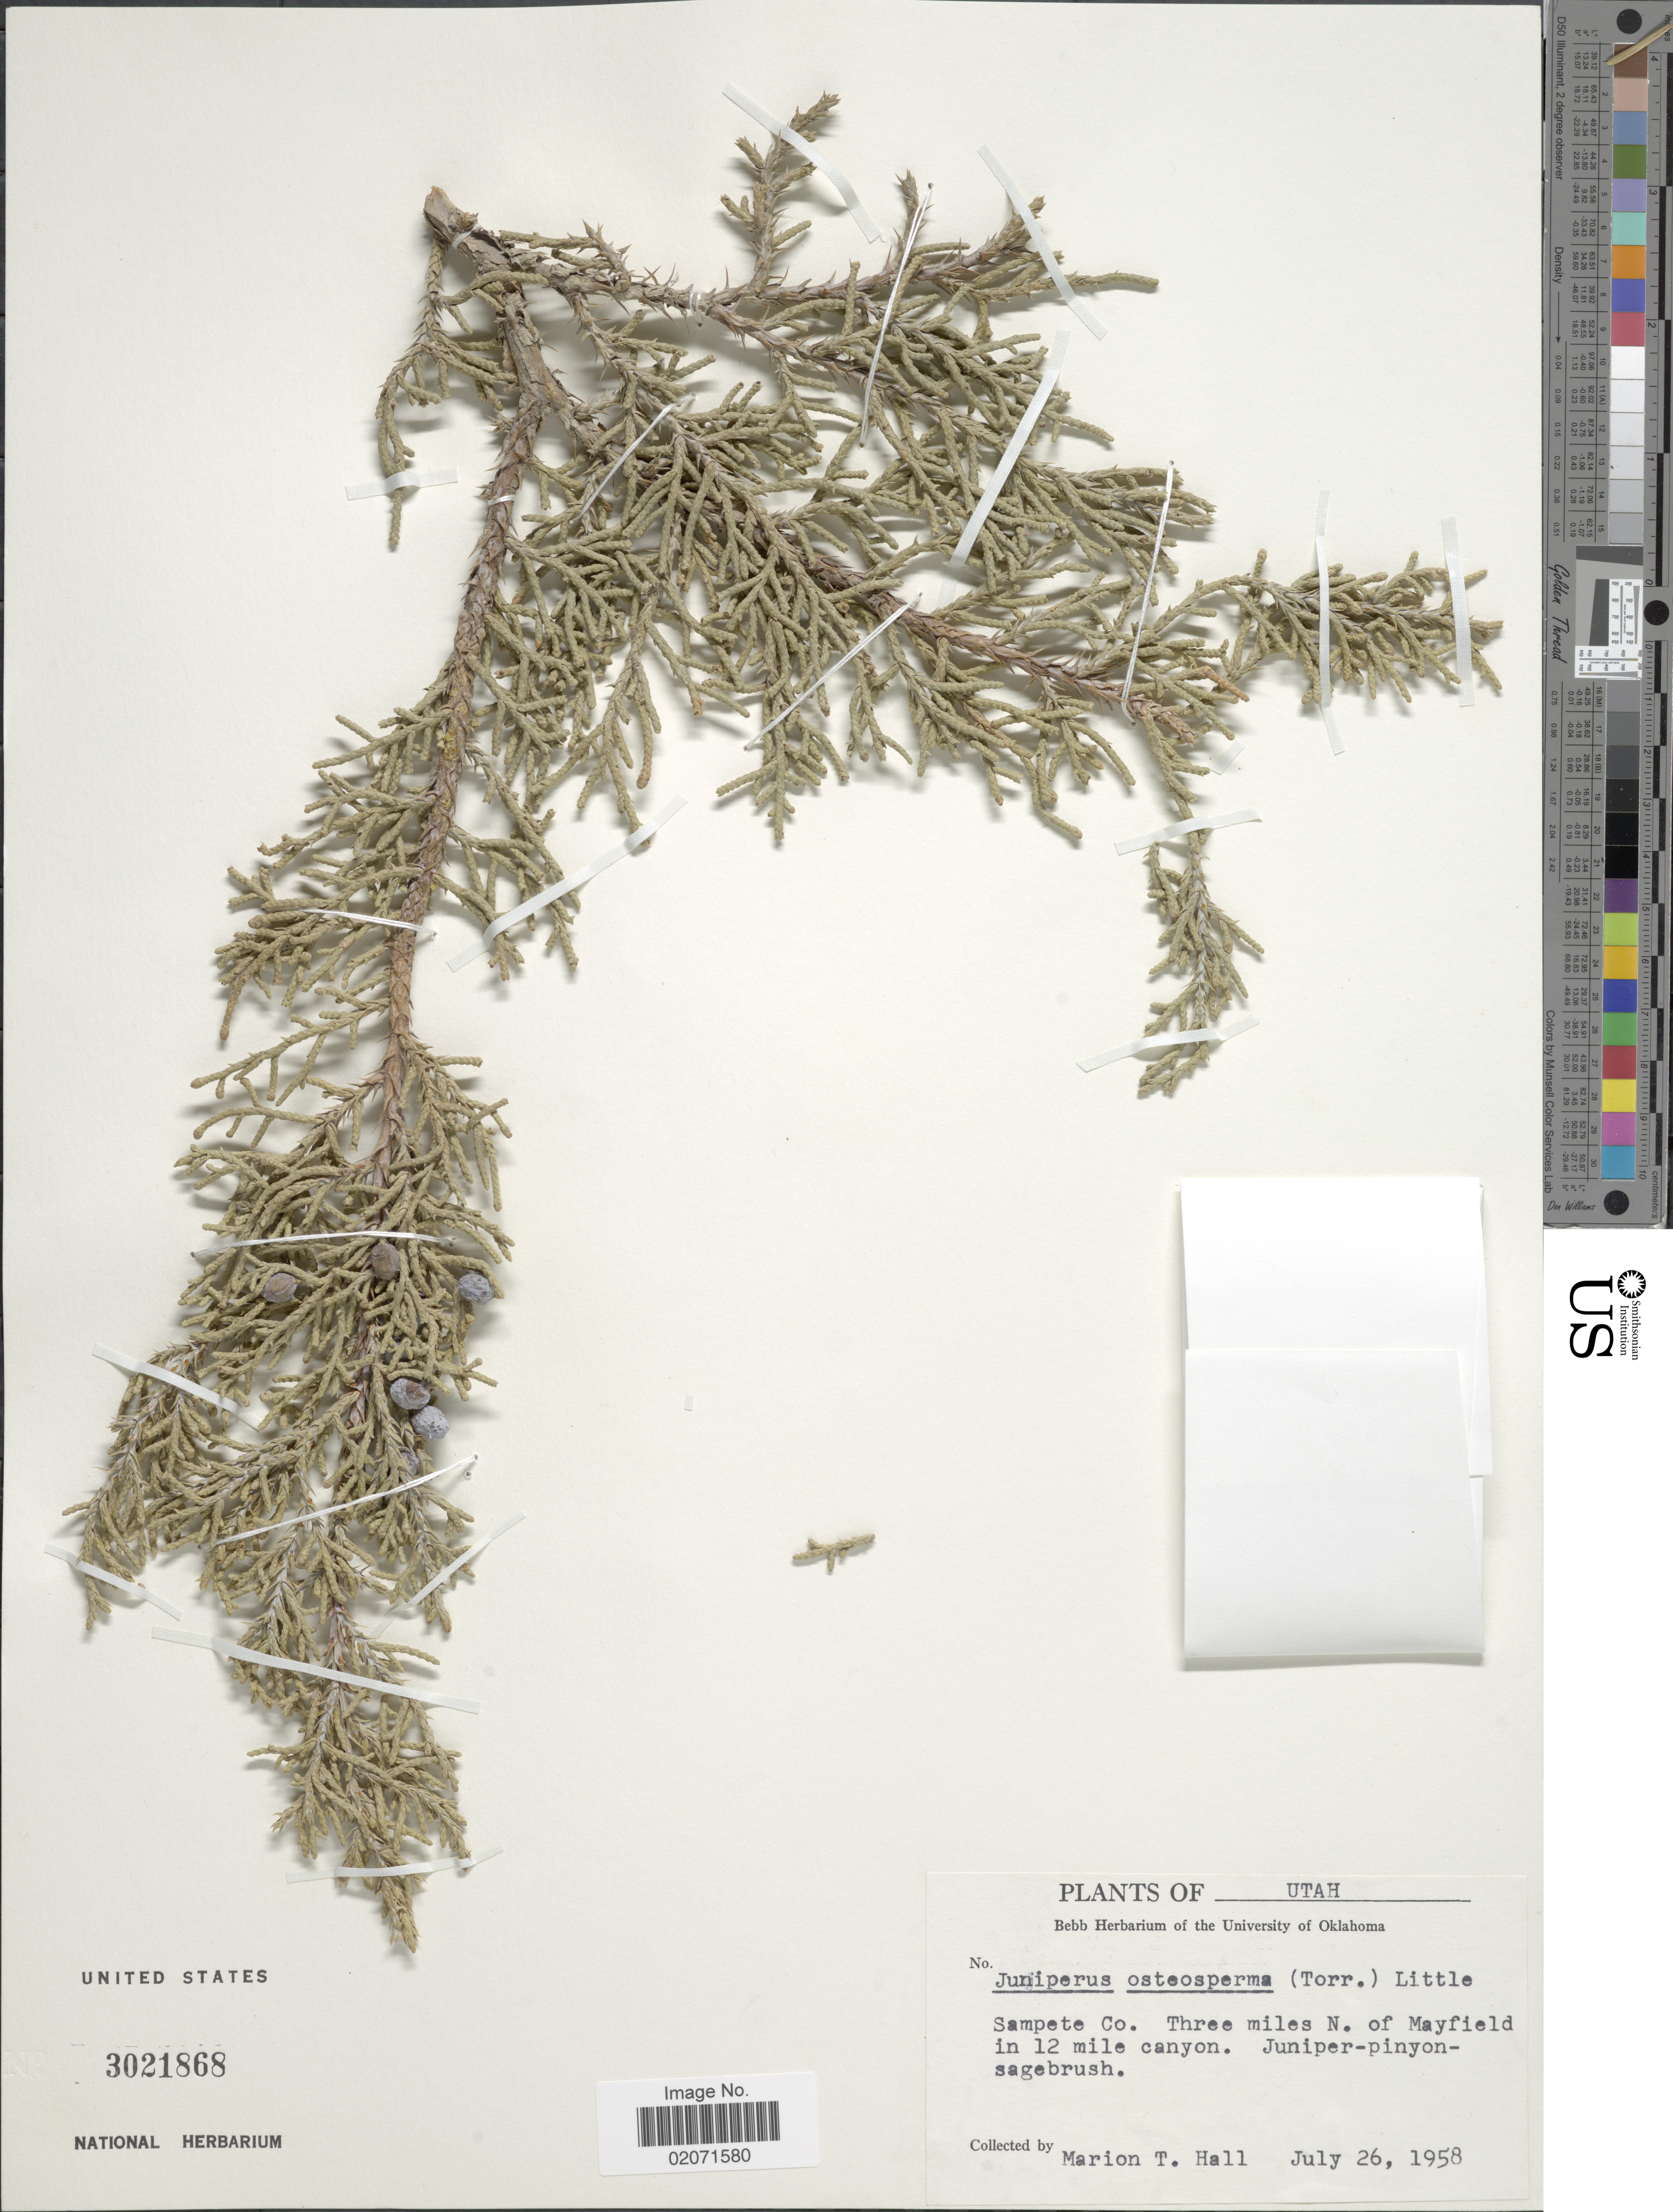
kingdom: Plantae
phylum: Tracheophyta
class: Pinopsida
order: Pinales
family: Cupressaceae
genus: Juniperus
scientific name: Juniperus osteosperma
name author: (Torr.) Little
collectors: M. T. Hall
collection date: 1958-07-26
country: United States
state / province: Utah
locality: Sampete Co. Three miles N. of Mayfield in 12 mile Canyon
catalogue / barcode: US 3021868